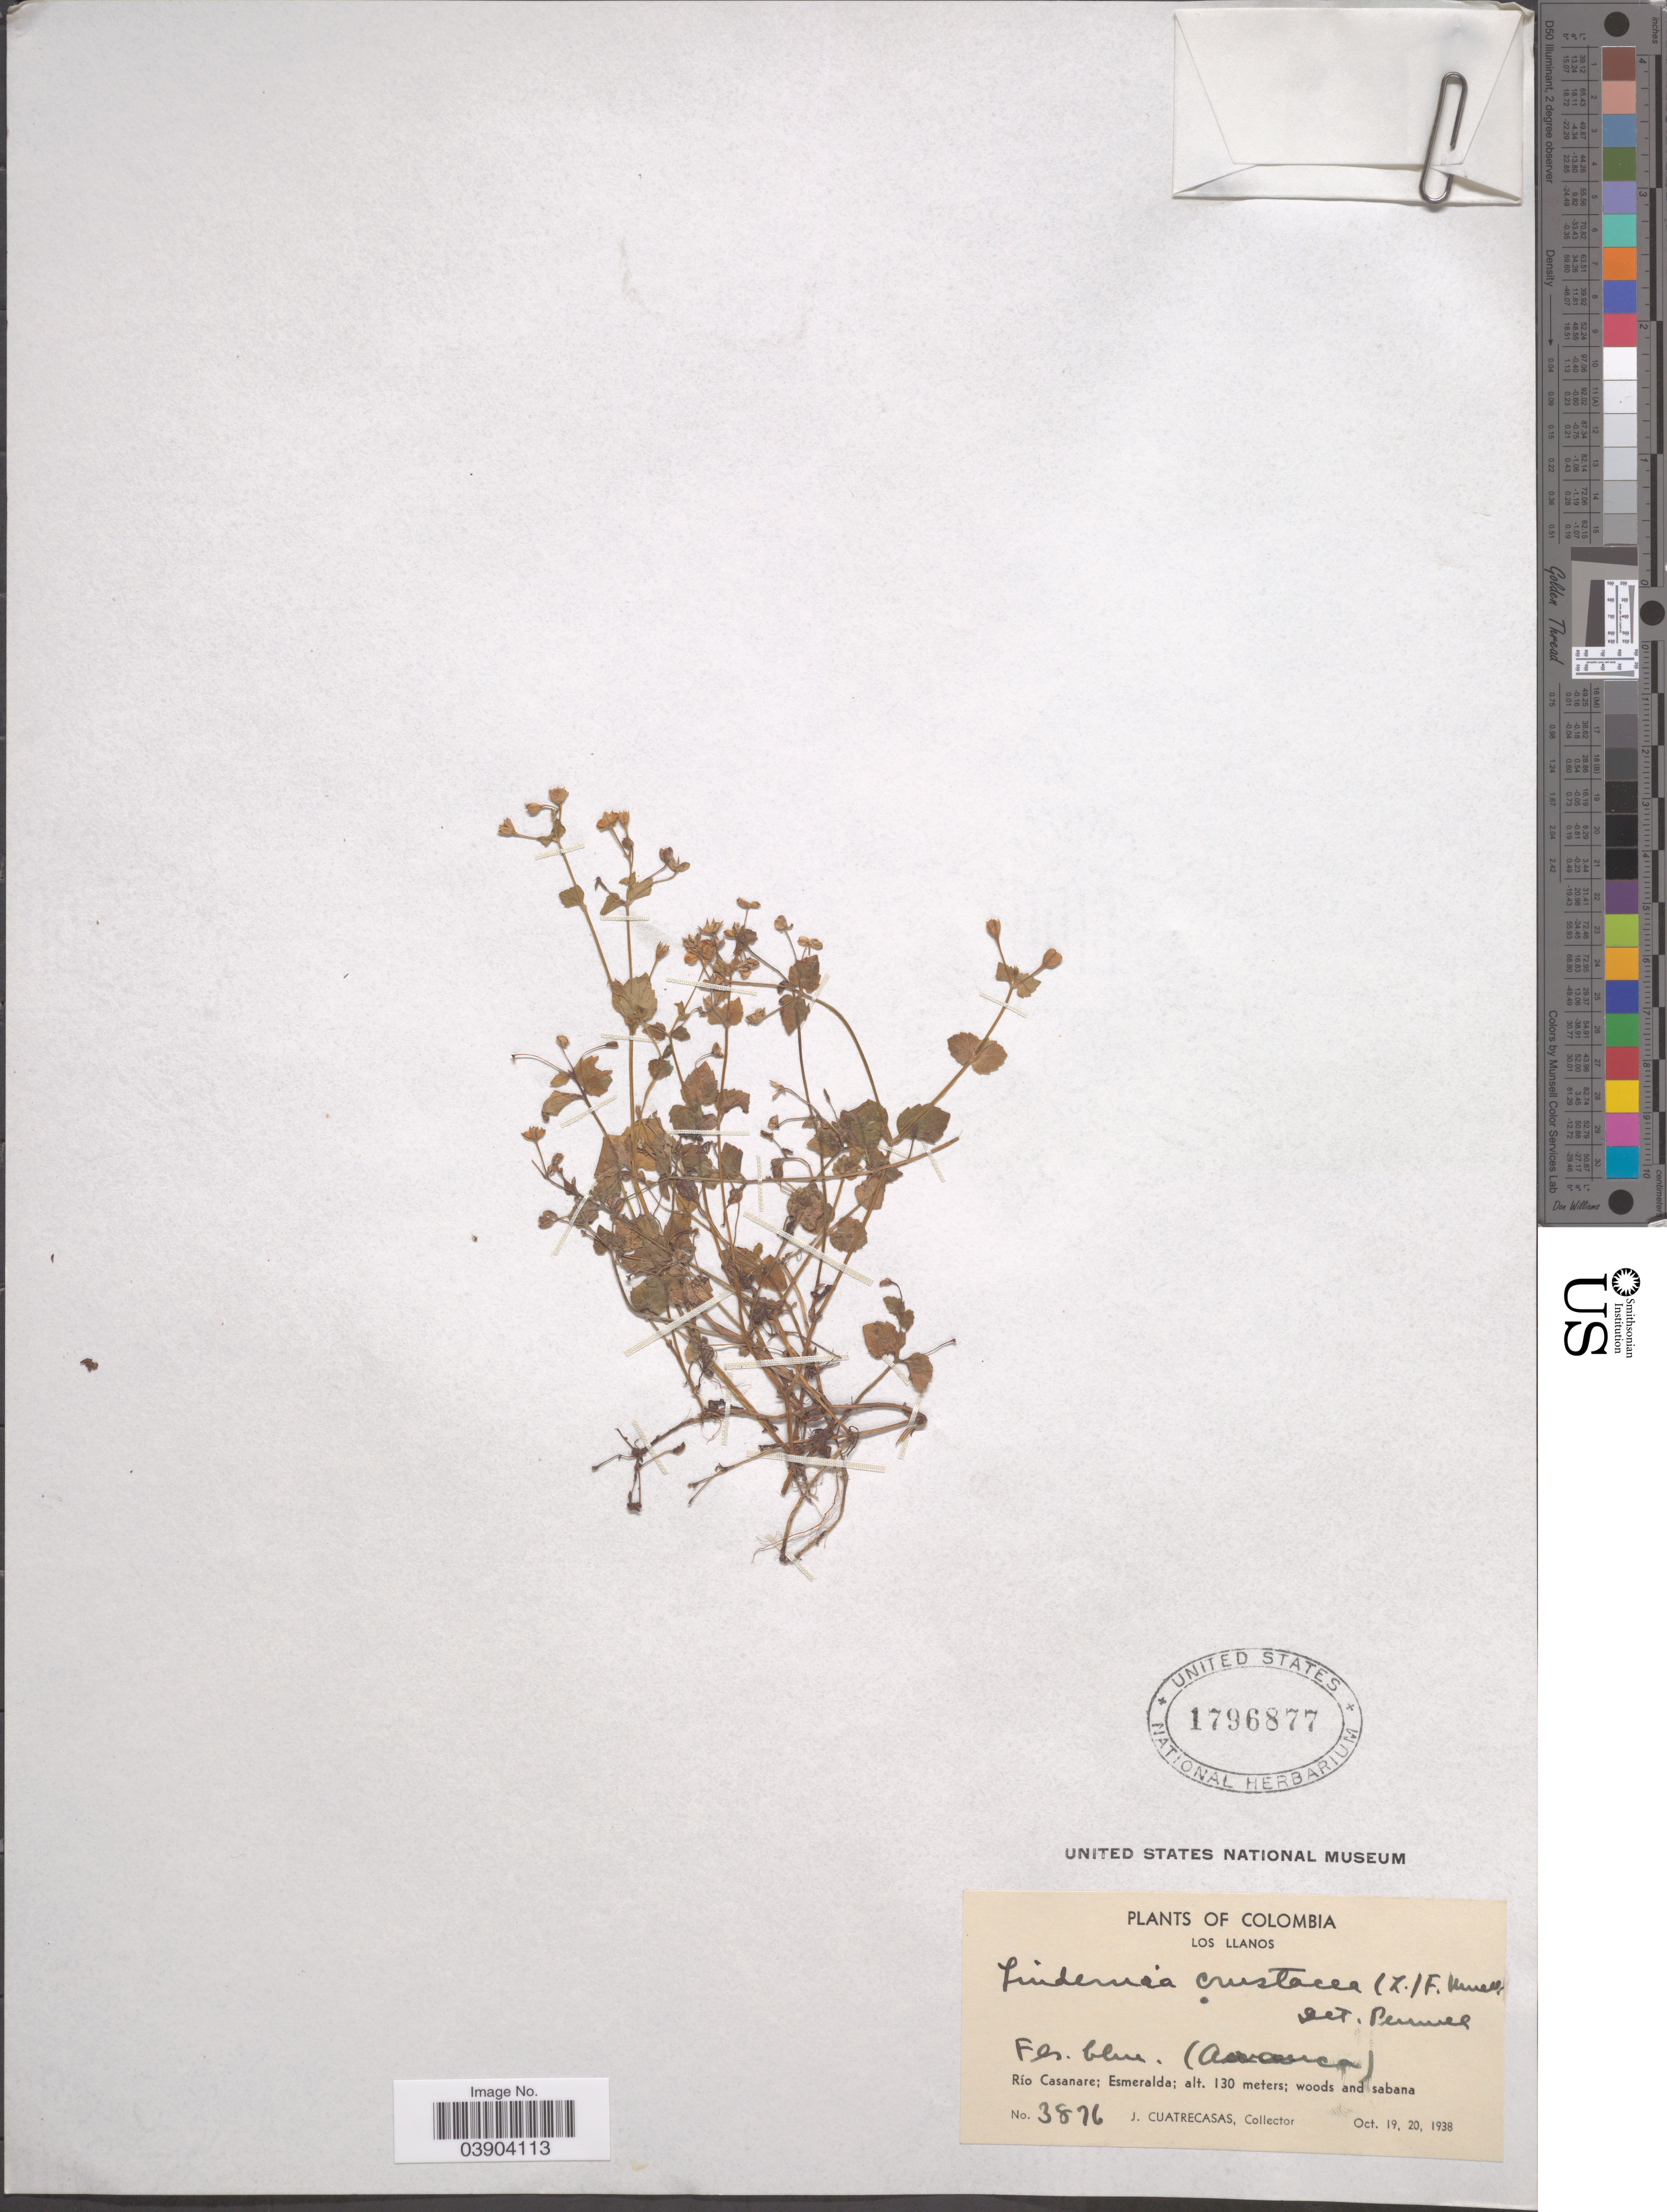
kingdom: Plantae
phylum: Tracheophyta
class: Magnoliopsida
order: Lamiales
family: Linderniaceae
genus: Lindernia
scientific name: Lindernia crustacea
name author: (L.) F. Muell.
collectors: J. Cuatrecasas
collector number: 3876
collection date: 1938-10-19/1938-10-20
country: Colombia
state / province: Casanare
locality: Los Llanos. Río Casanare; Esmeralda.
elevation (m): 130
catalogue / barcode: US 1796877